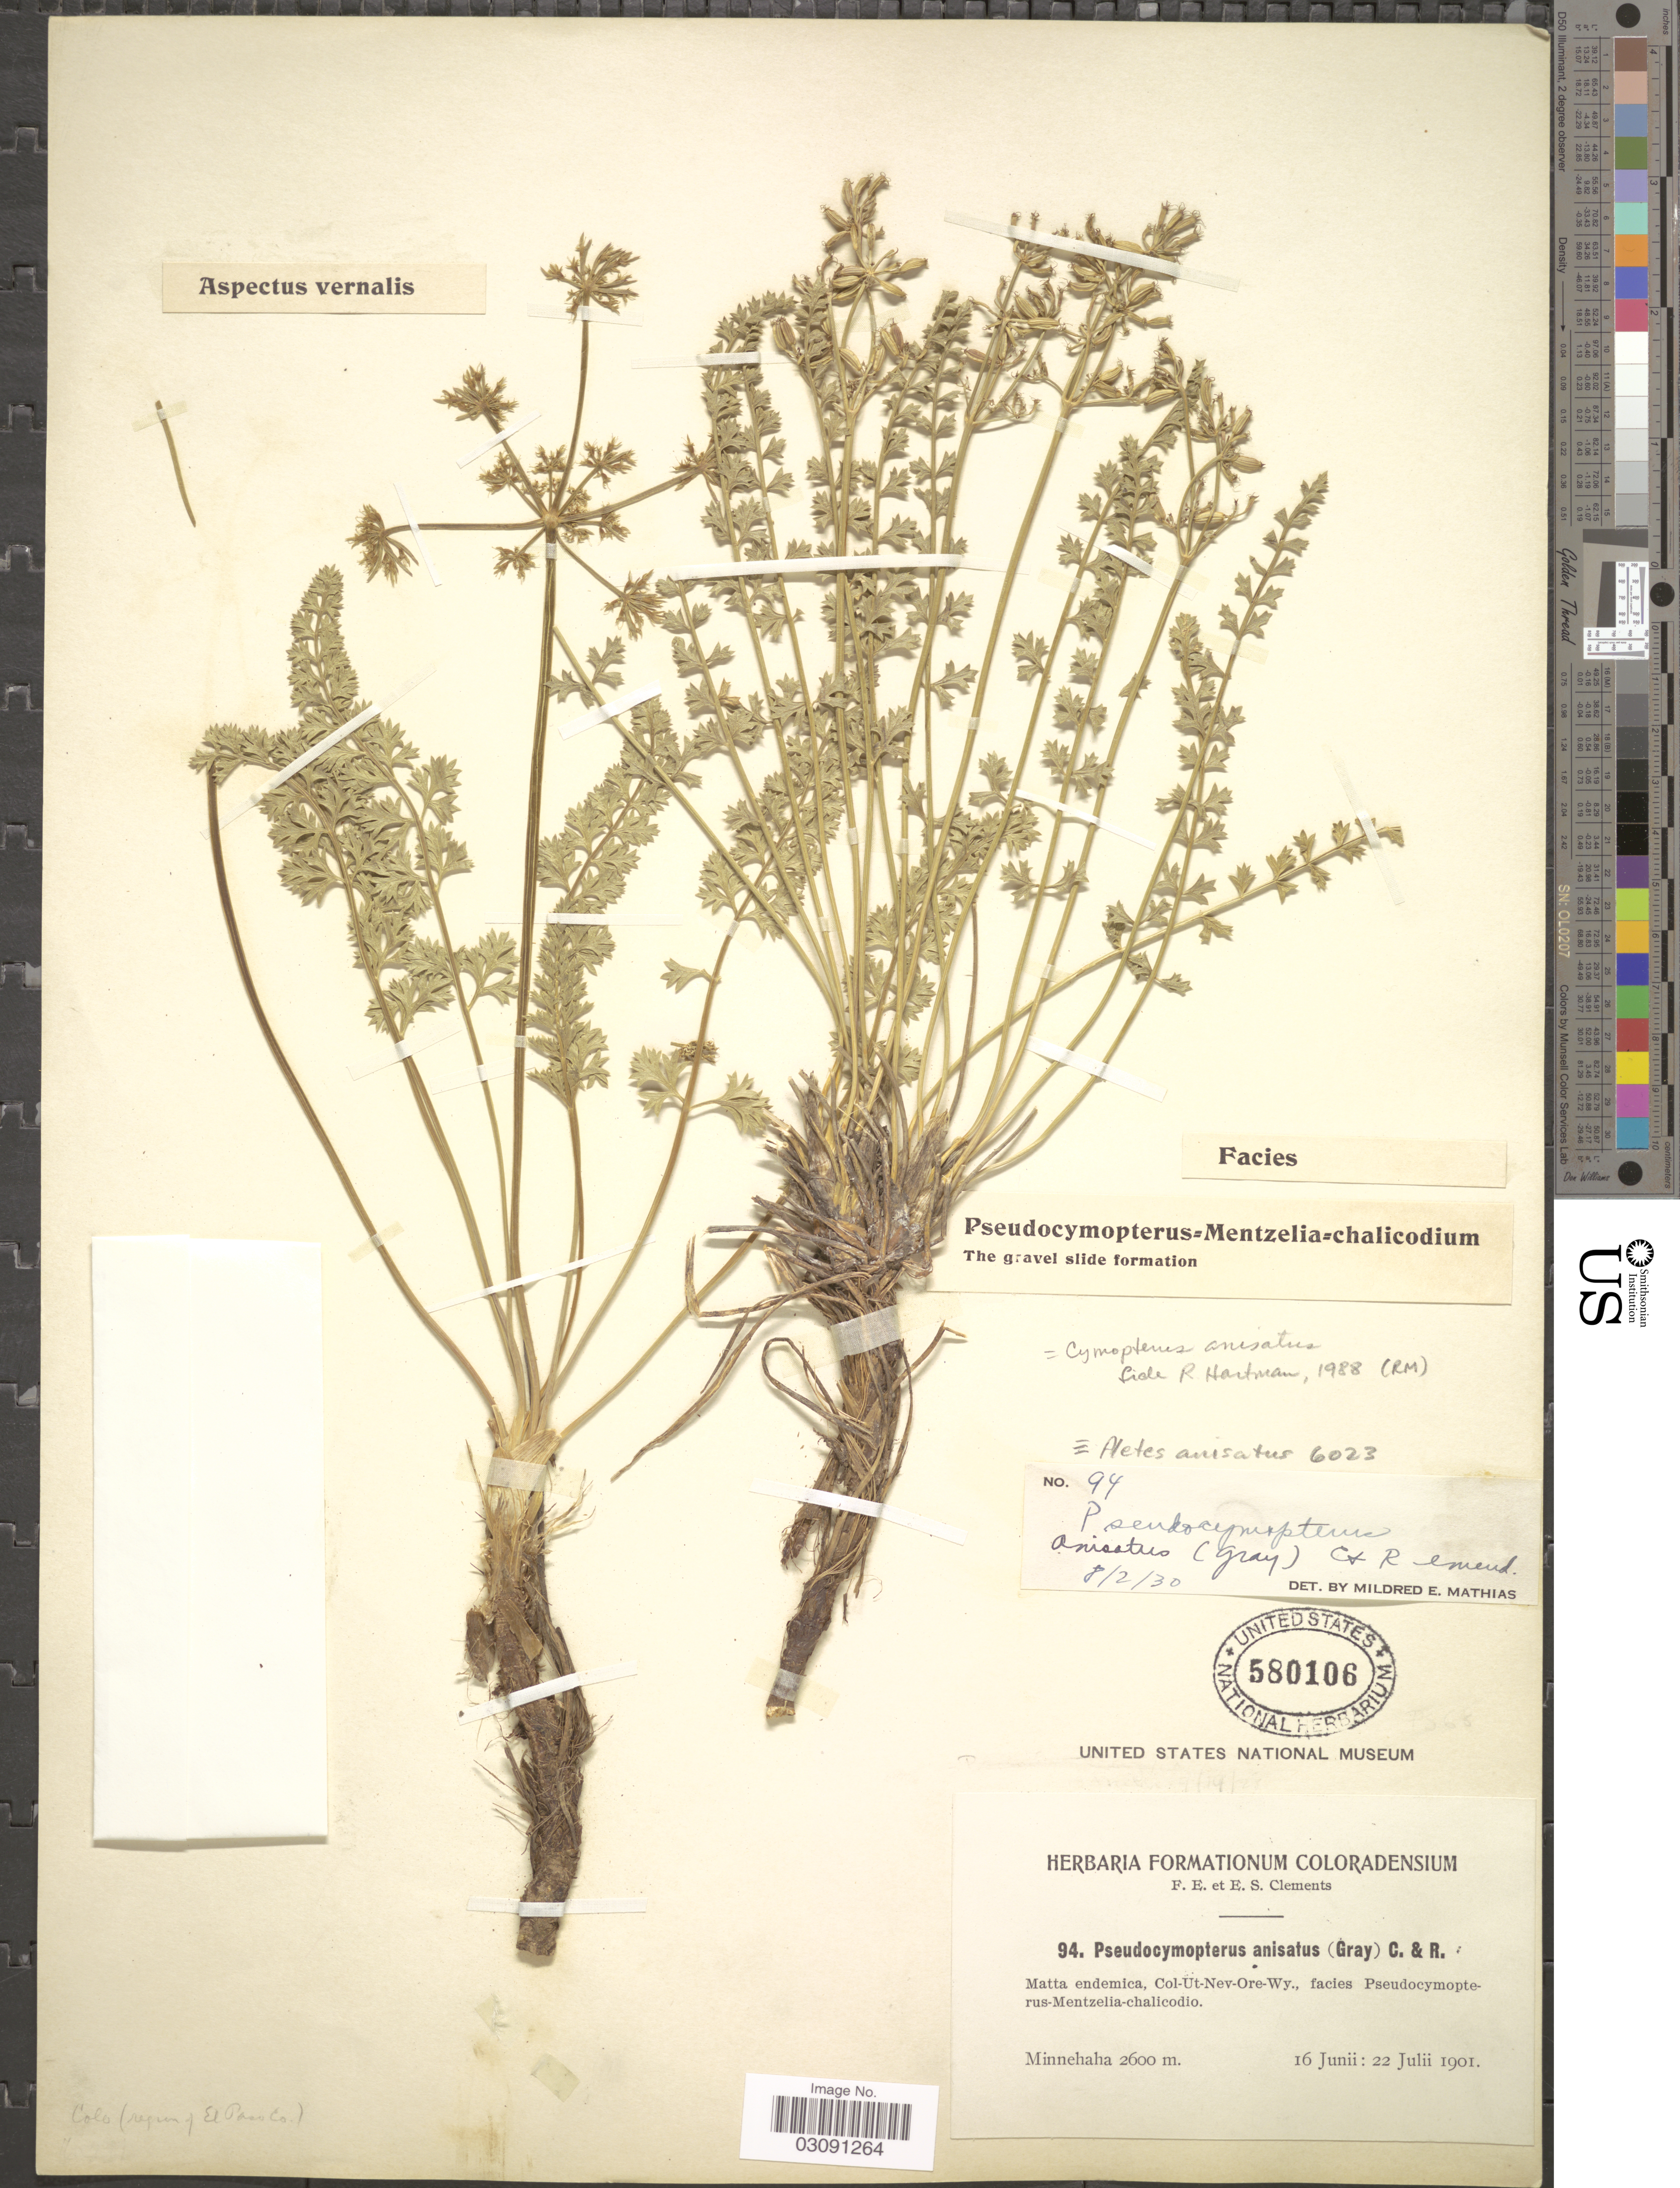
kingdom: Plantae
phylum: Tracheophyta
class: Magnoliopsida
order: Apiales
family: Apiaceae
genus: Cymopterus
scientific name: Cymopterus anisatus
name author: A. Gray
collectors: F. E. Clements & E. S. Clements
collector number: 94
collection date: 1901-06-16/1901-07-22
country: United States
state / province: Colorado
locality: Minnehaha.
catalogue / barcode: US 580106